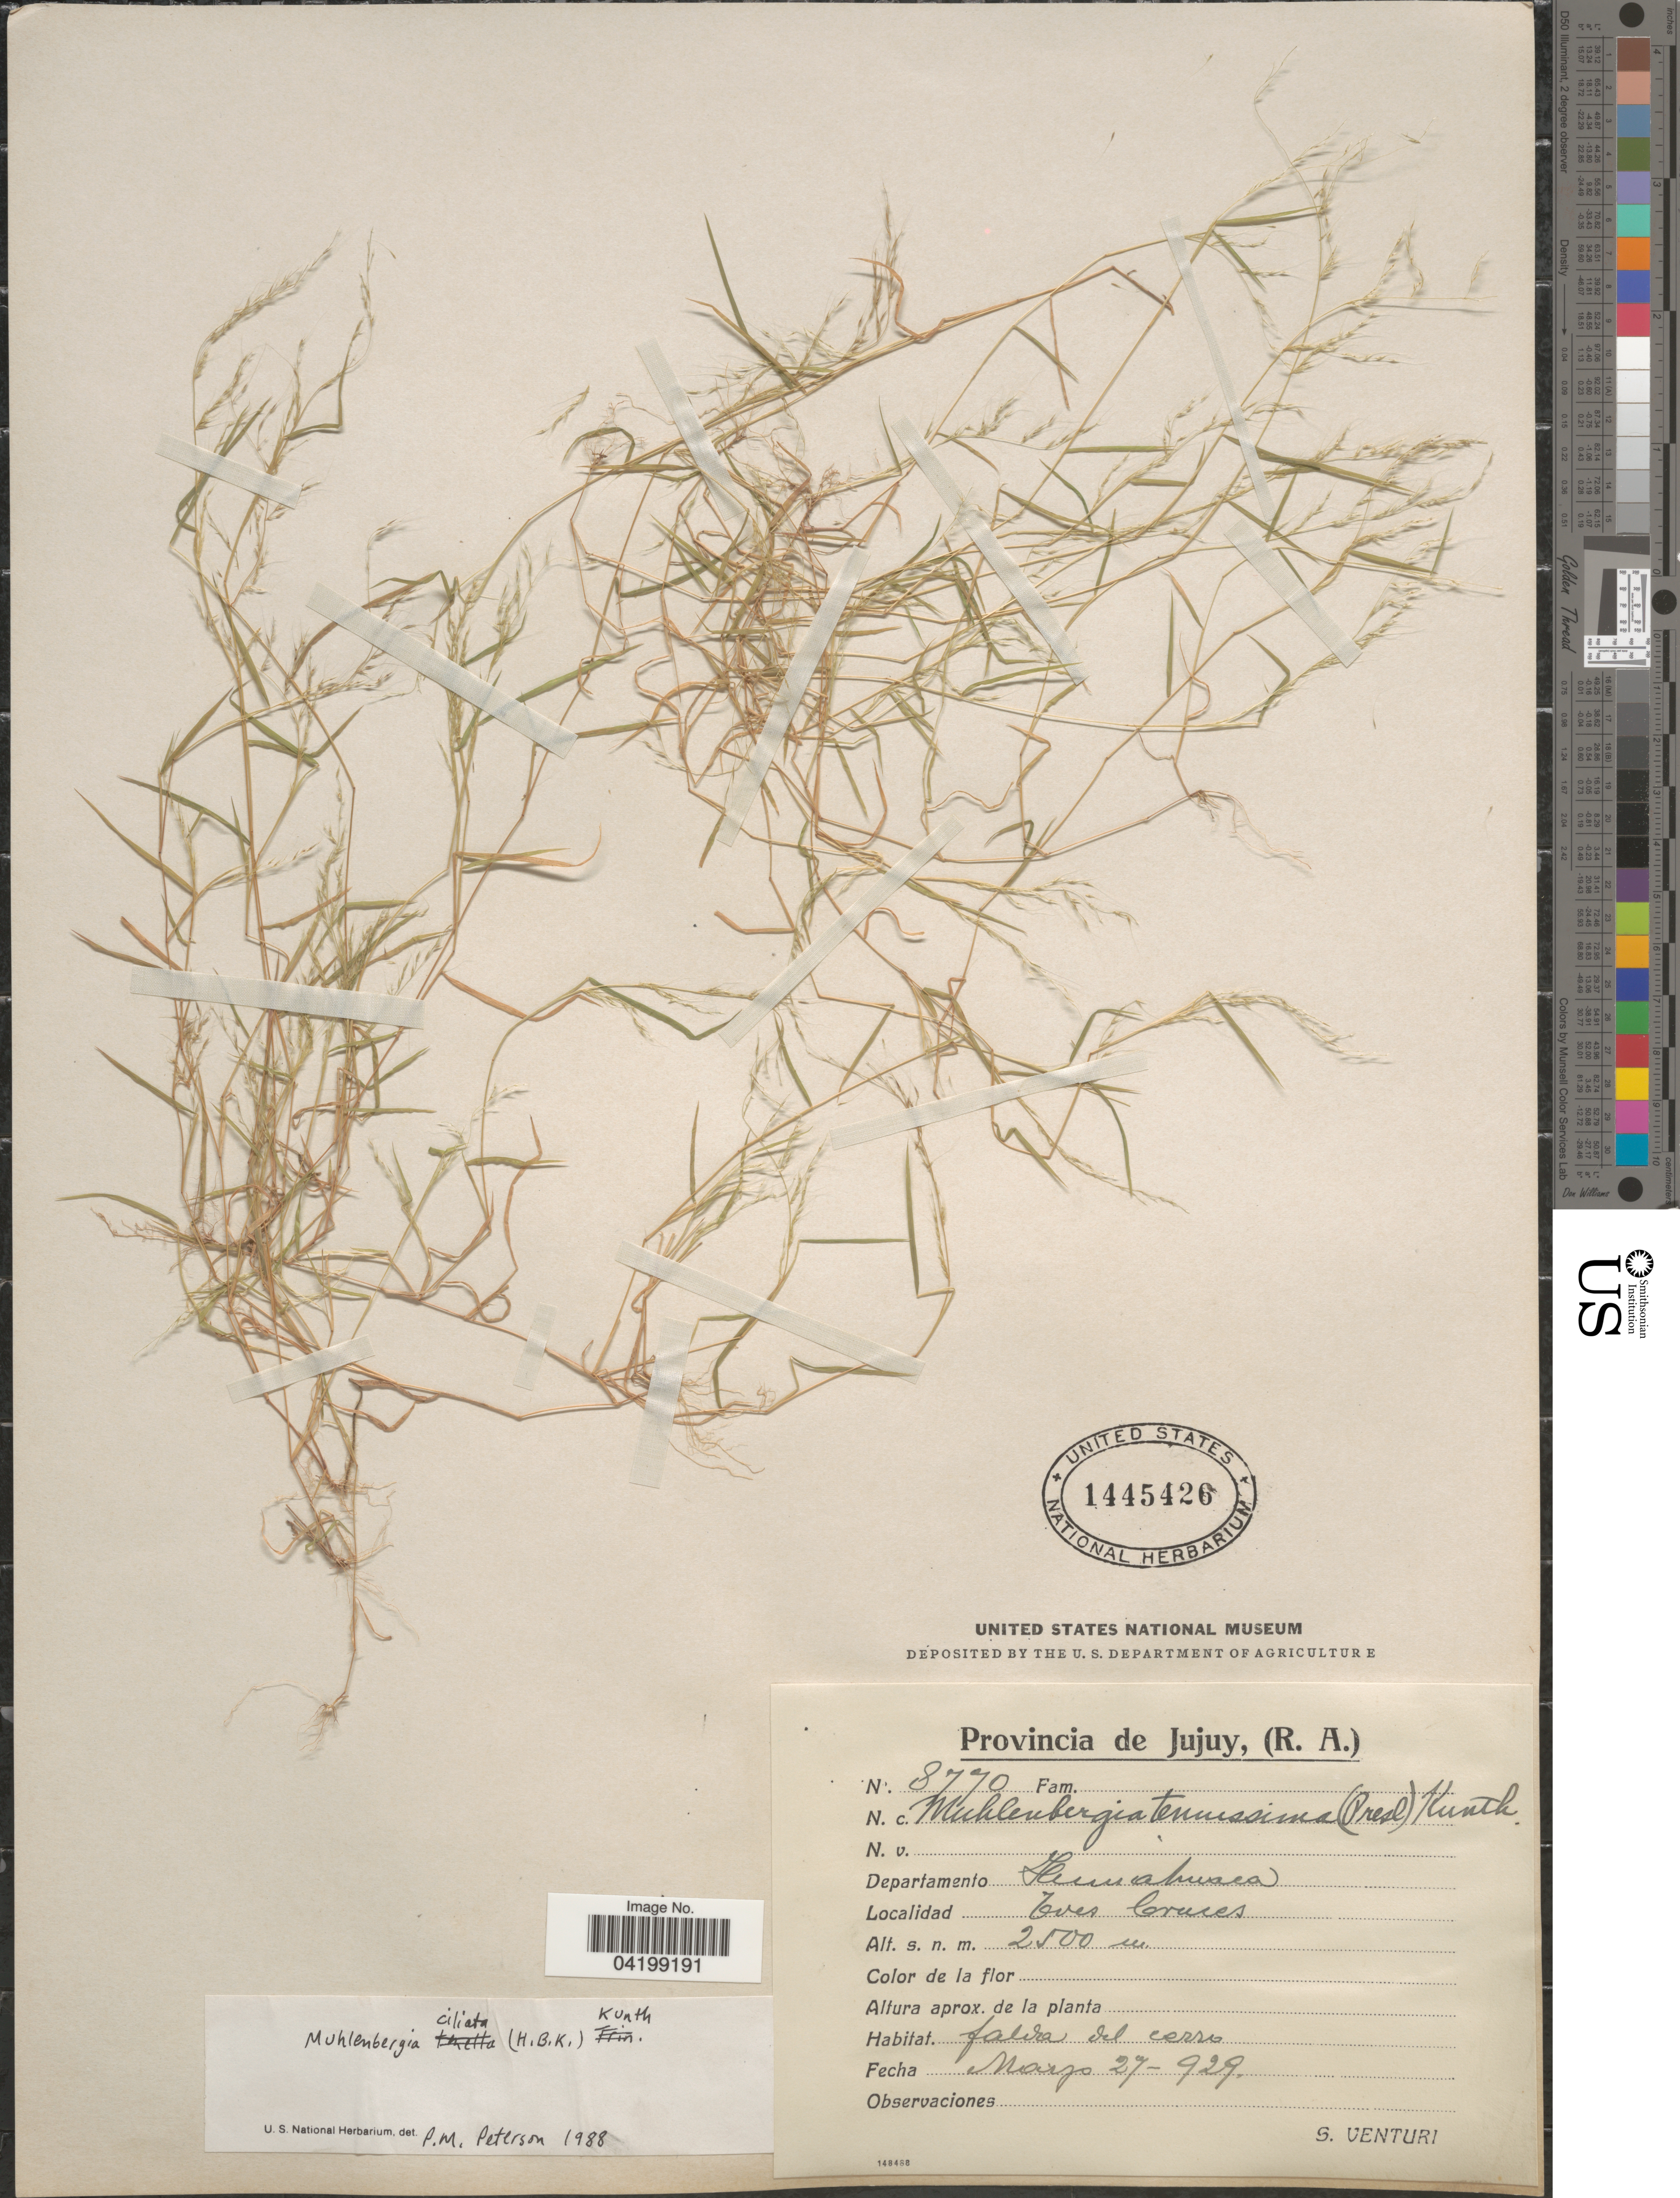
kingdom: Plantae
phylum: Tracheophyta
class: Liliopsida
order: Poales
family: Poaceae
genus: Muhlenbergia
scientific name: Muhlenbergia ciliata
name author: (Kunth) Trin.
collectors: S. Venturi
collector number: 8770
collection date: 1929-03-27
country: Argentina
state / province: Jujuy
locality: Departamento Humahuaca. Tres Cruces.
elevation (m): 2500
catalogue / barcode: US 1445426